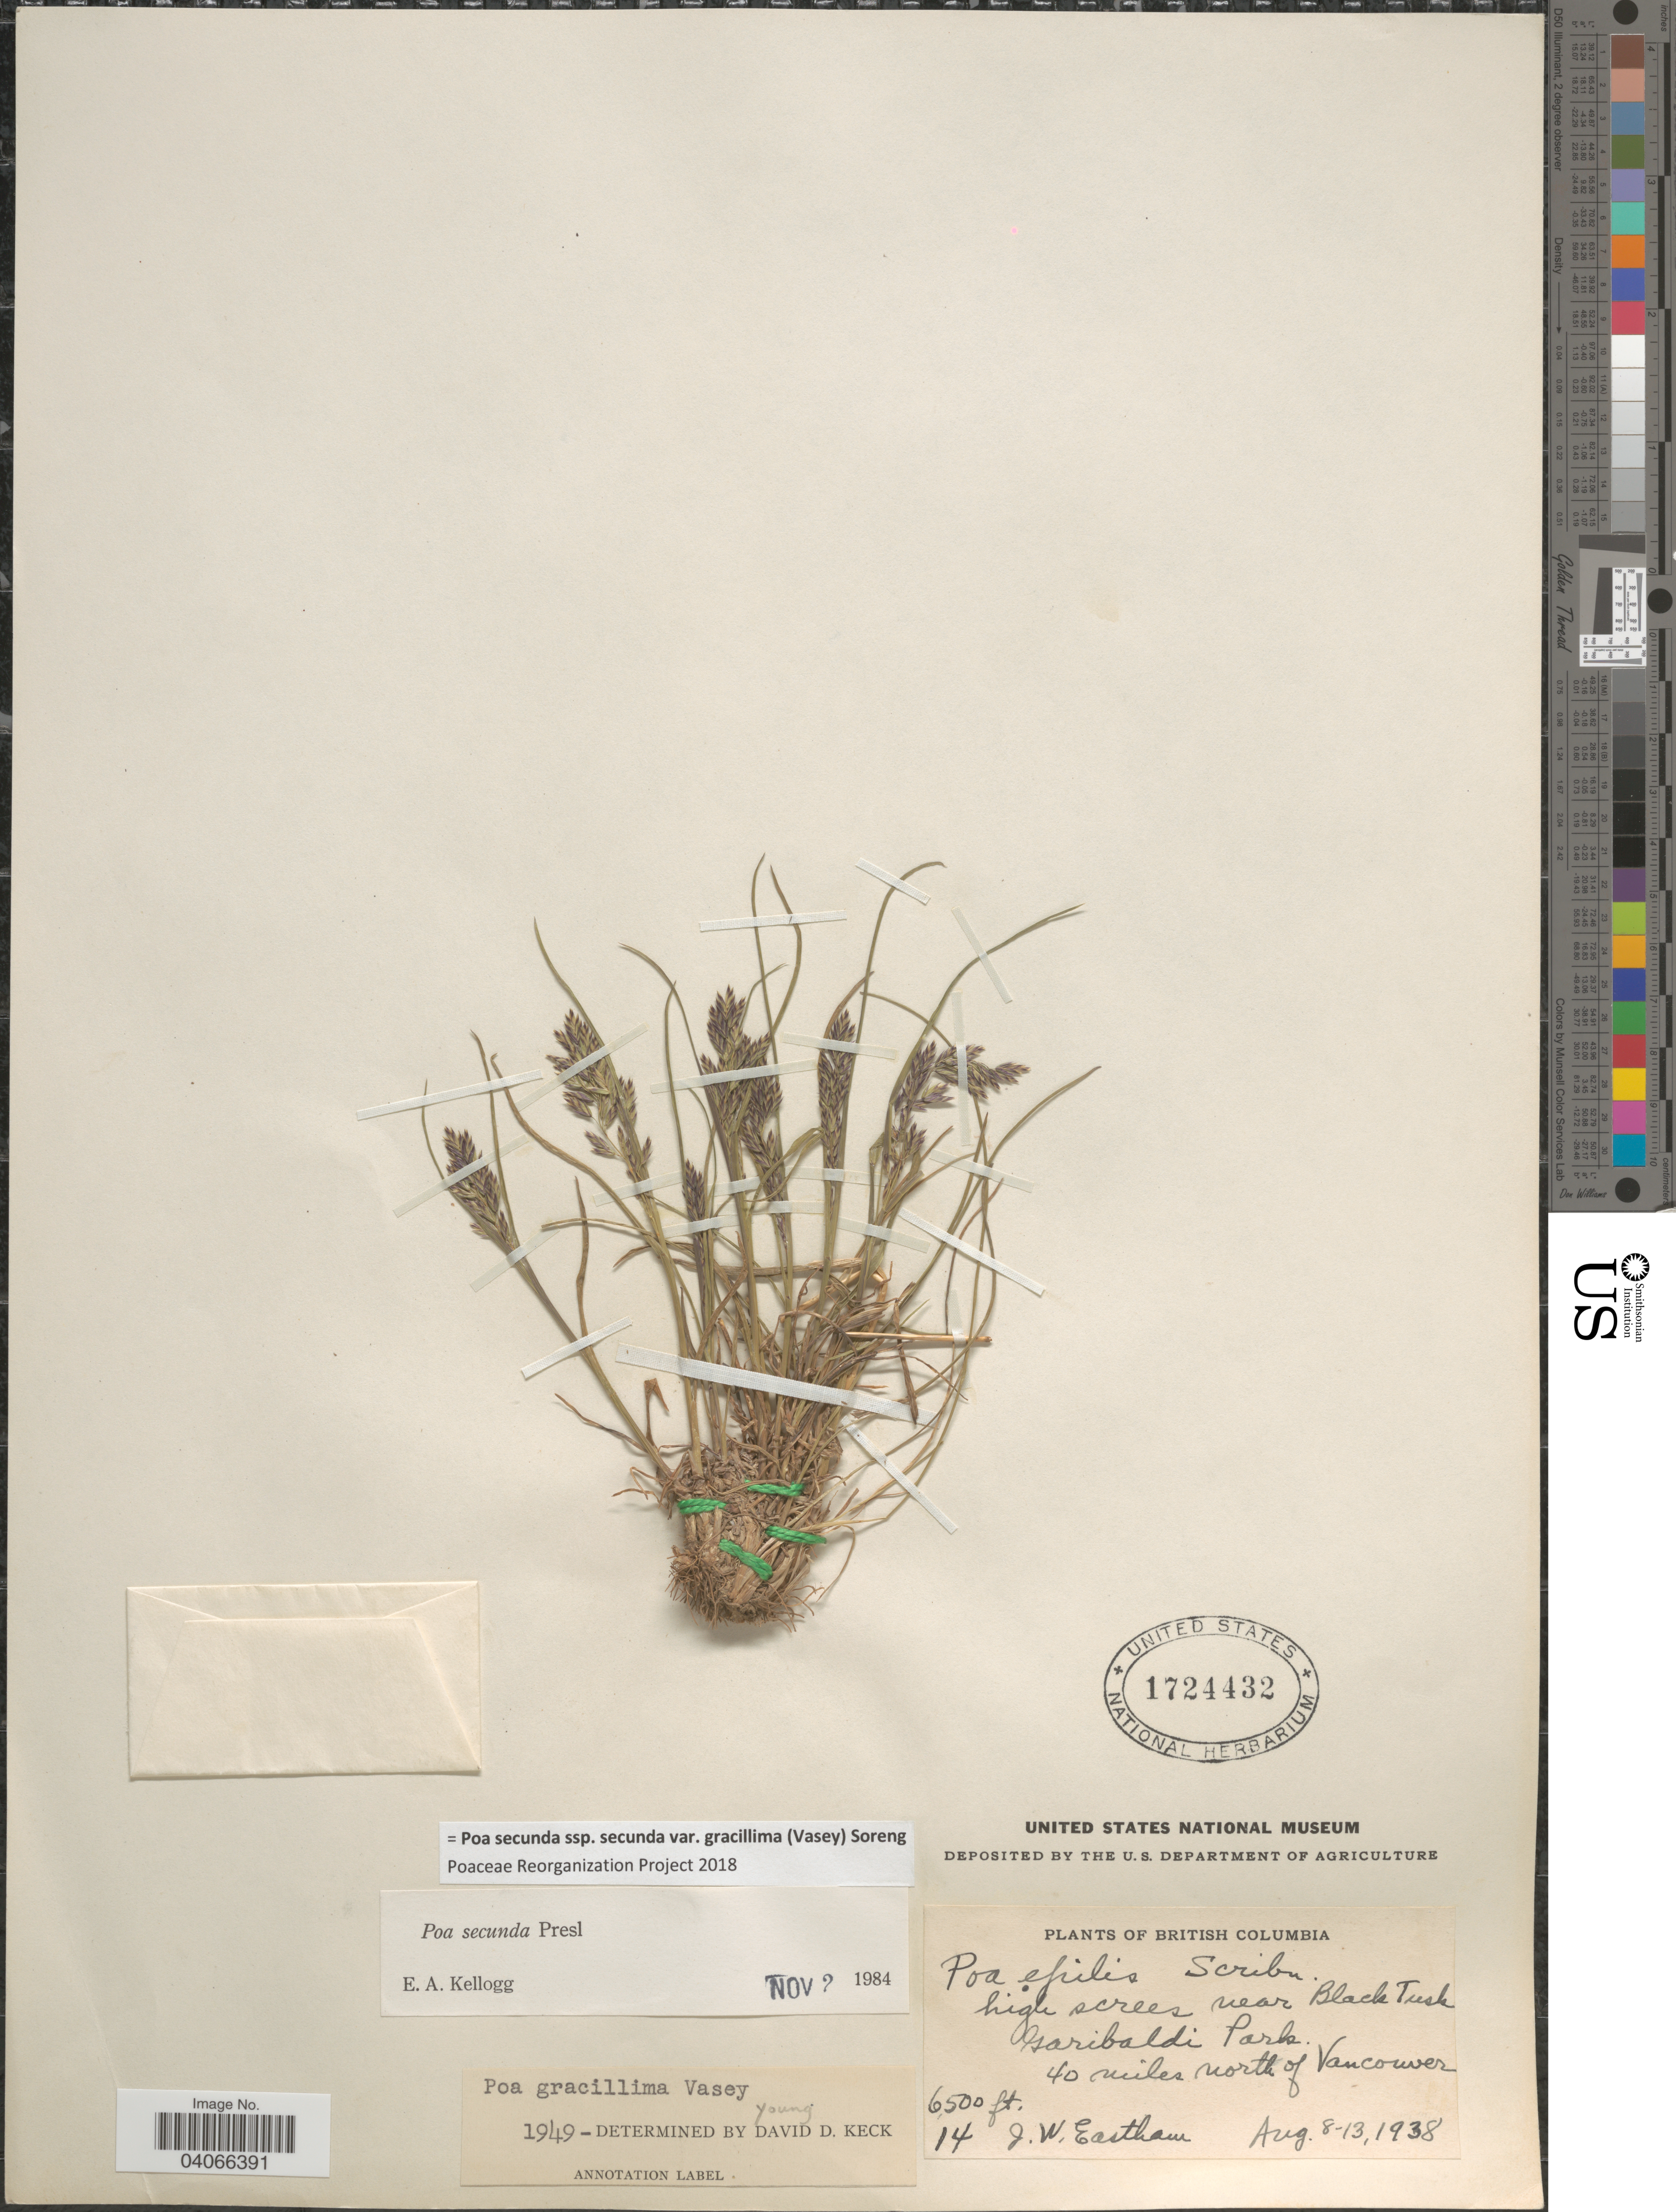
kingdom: Plantae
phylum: Tracheophyta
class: Liliopsida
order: Poales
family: Poaceae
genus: Poa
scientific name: Poa secunda subsp. secunda var. gracillima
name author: (Vasey) Soreng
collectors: J. Eastham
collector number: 14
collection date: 1938-08-08/1938-08-13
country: Canada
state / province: British Columbia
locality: High screes near Black Tusk. Garibaldi Park. 40 miles north of Vancouver.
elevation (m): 1981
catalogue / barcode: US 1724432